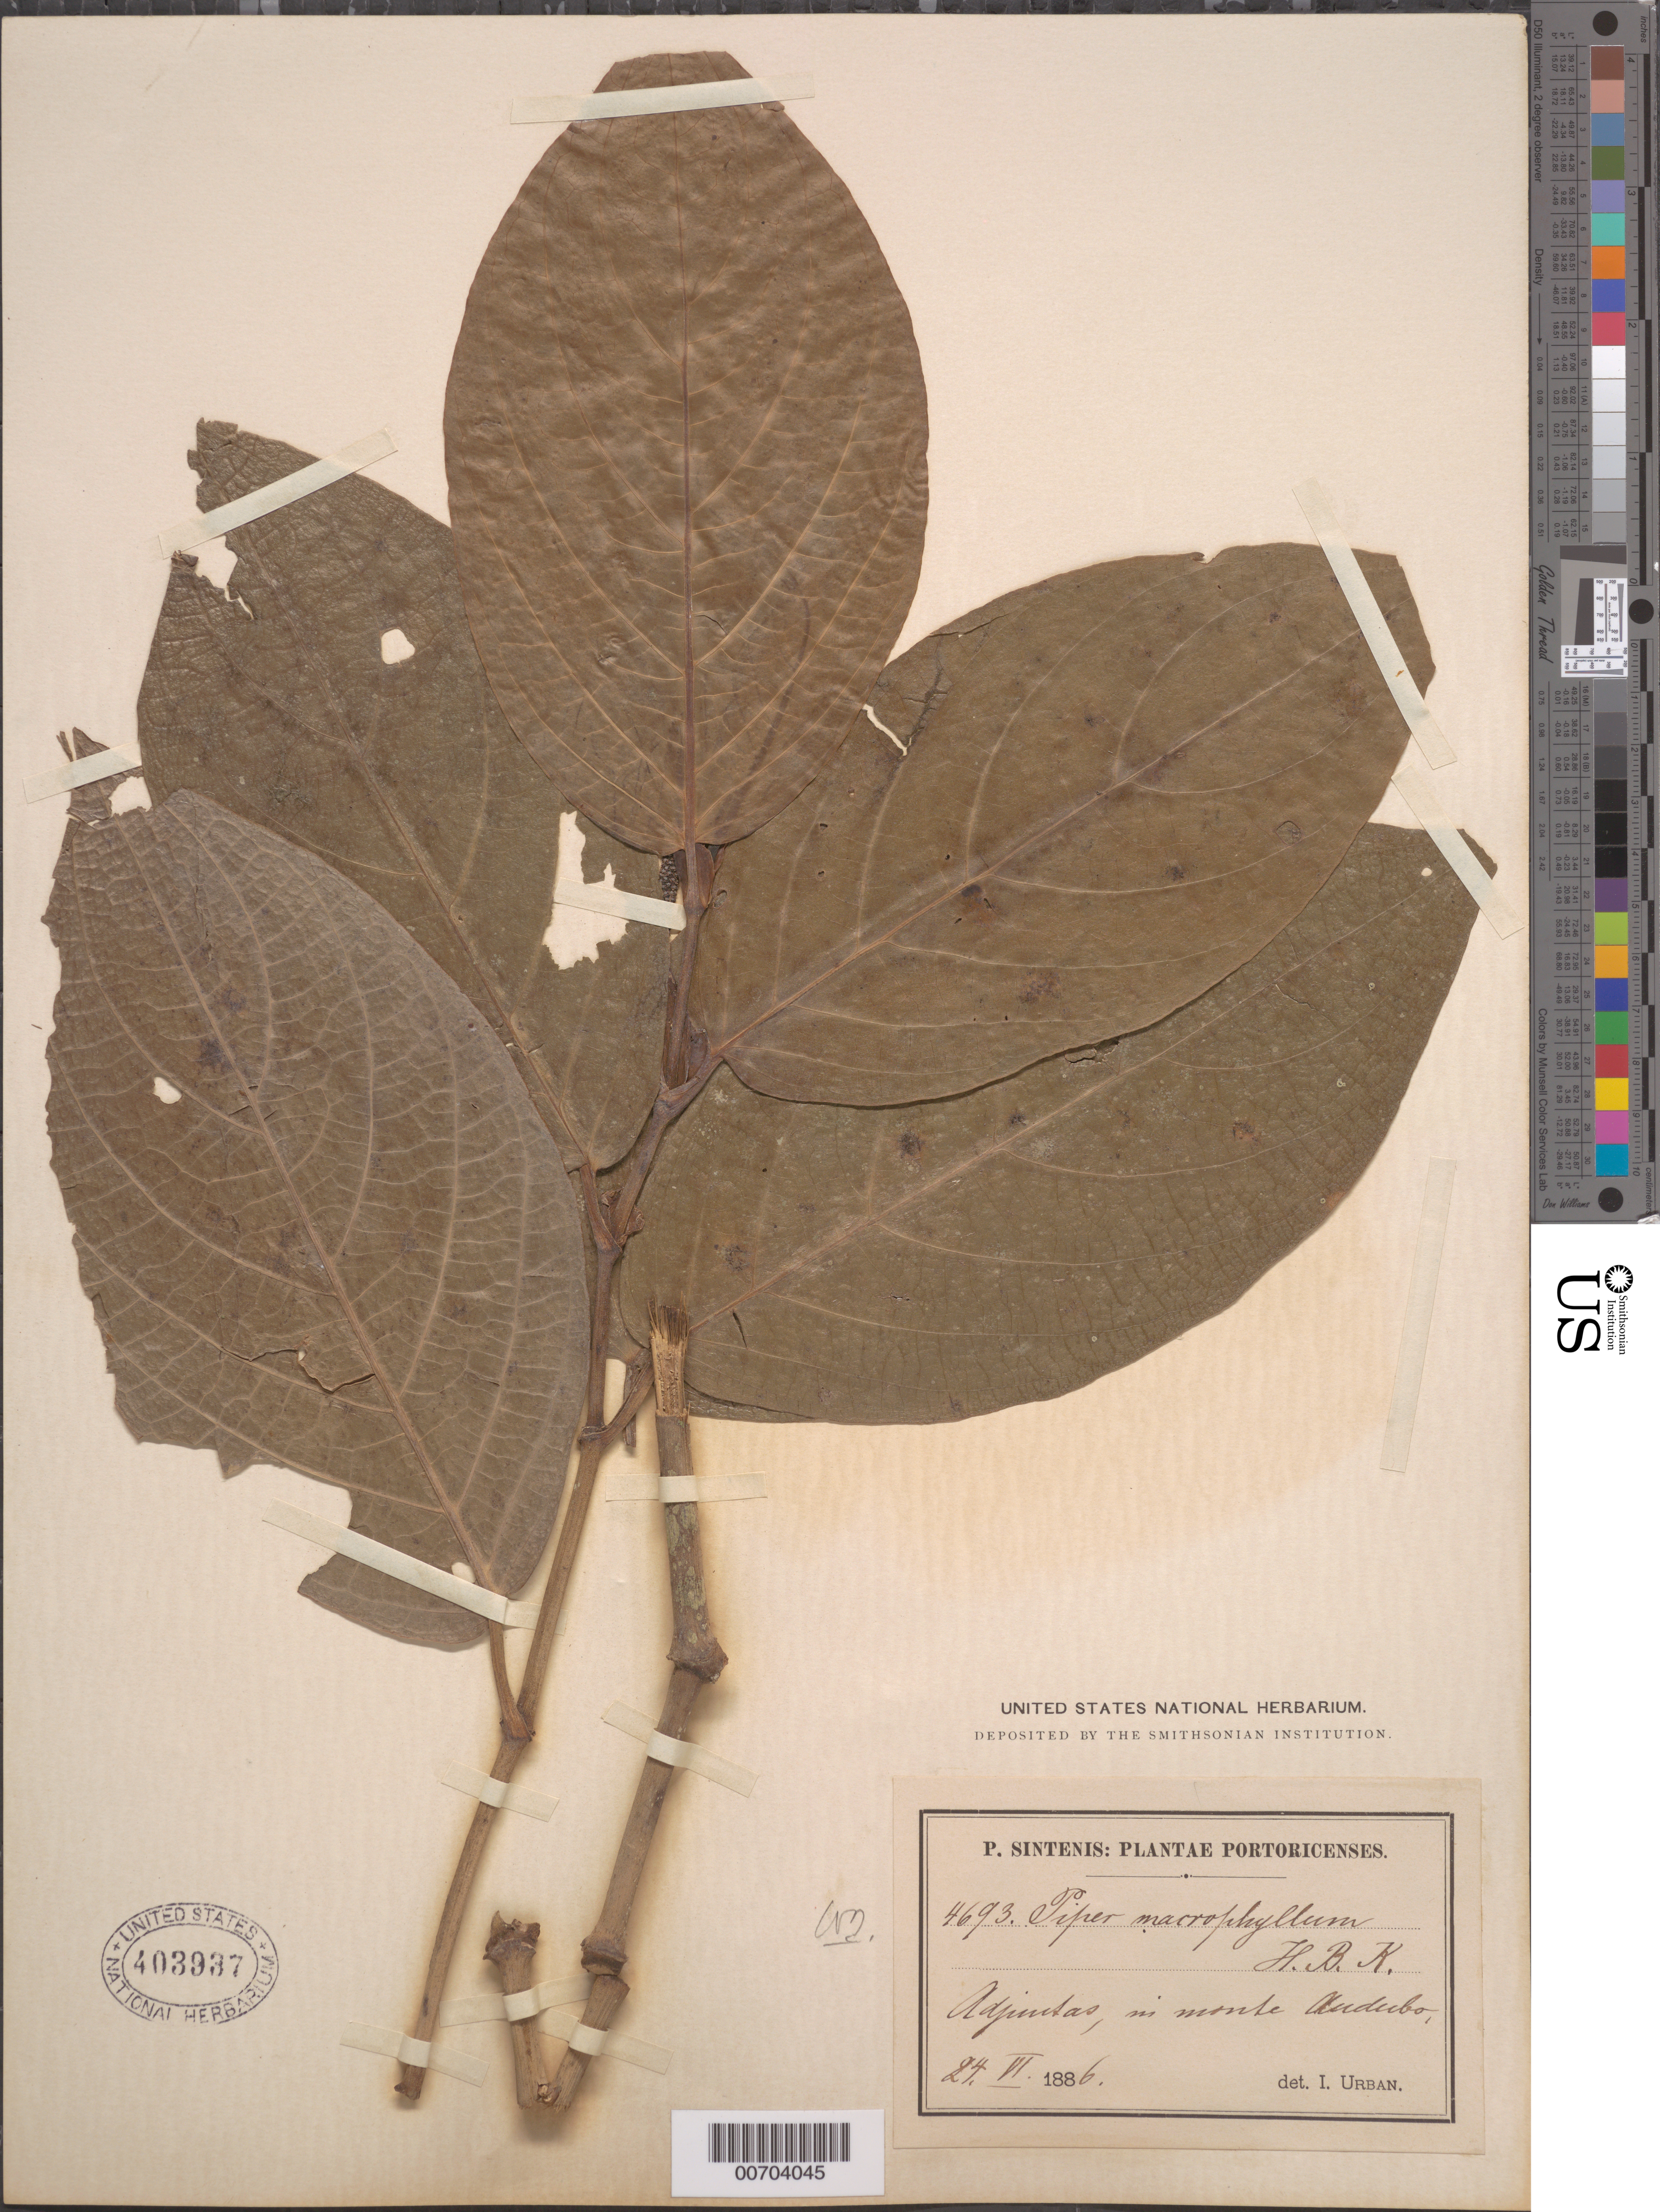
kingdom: Plantae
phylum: Tracheophyta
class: Magnoliopsida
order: Piperales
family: Piperaceae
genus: Piper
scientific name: Piper macrophyllum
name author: Kunth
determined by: Urban, Ignatz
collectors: P. Sintenis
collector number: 4693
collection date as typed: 24 Jul 1886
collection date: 1886-07-24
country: Puerto Rico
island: Greater Antilles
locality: Adjuntas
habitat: In monte Andubo?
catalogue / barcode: US 403937